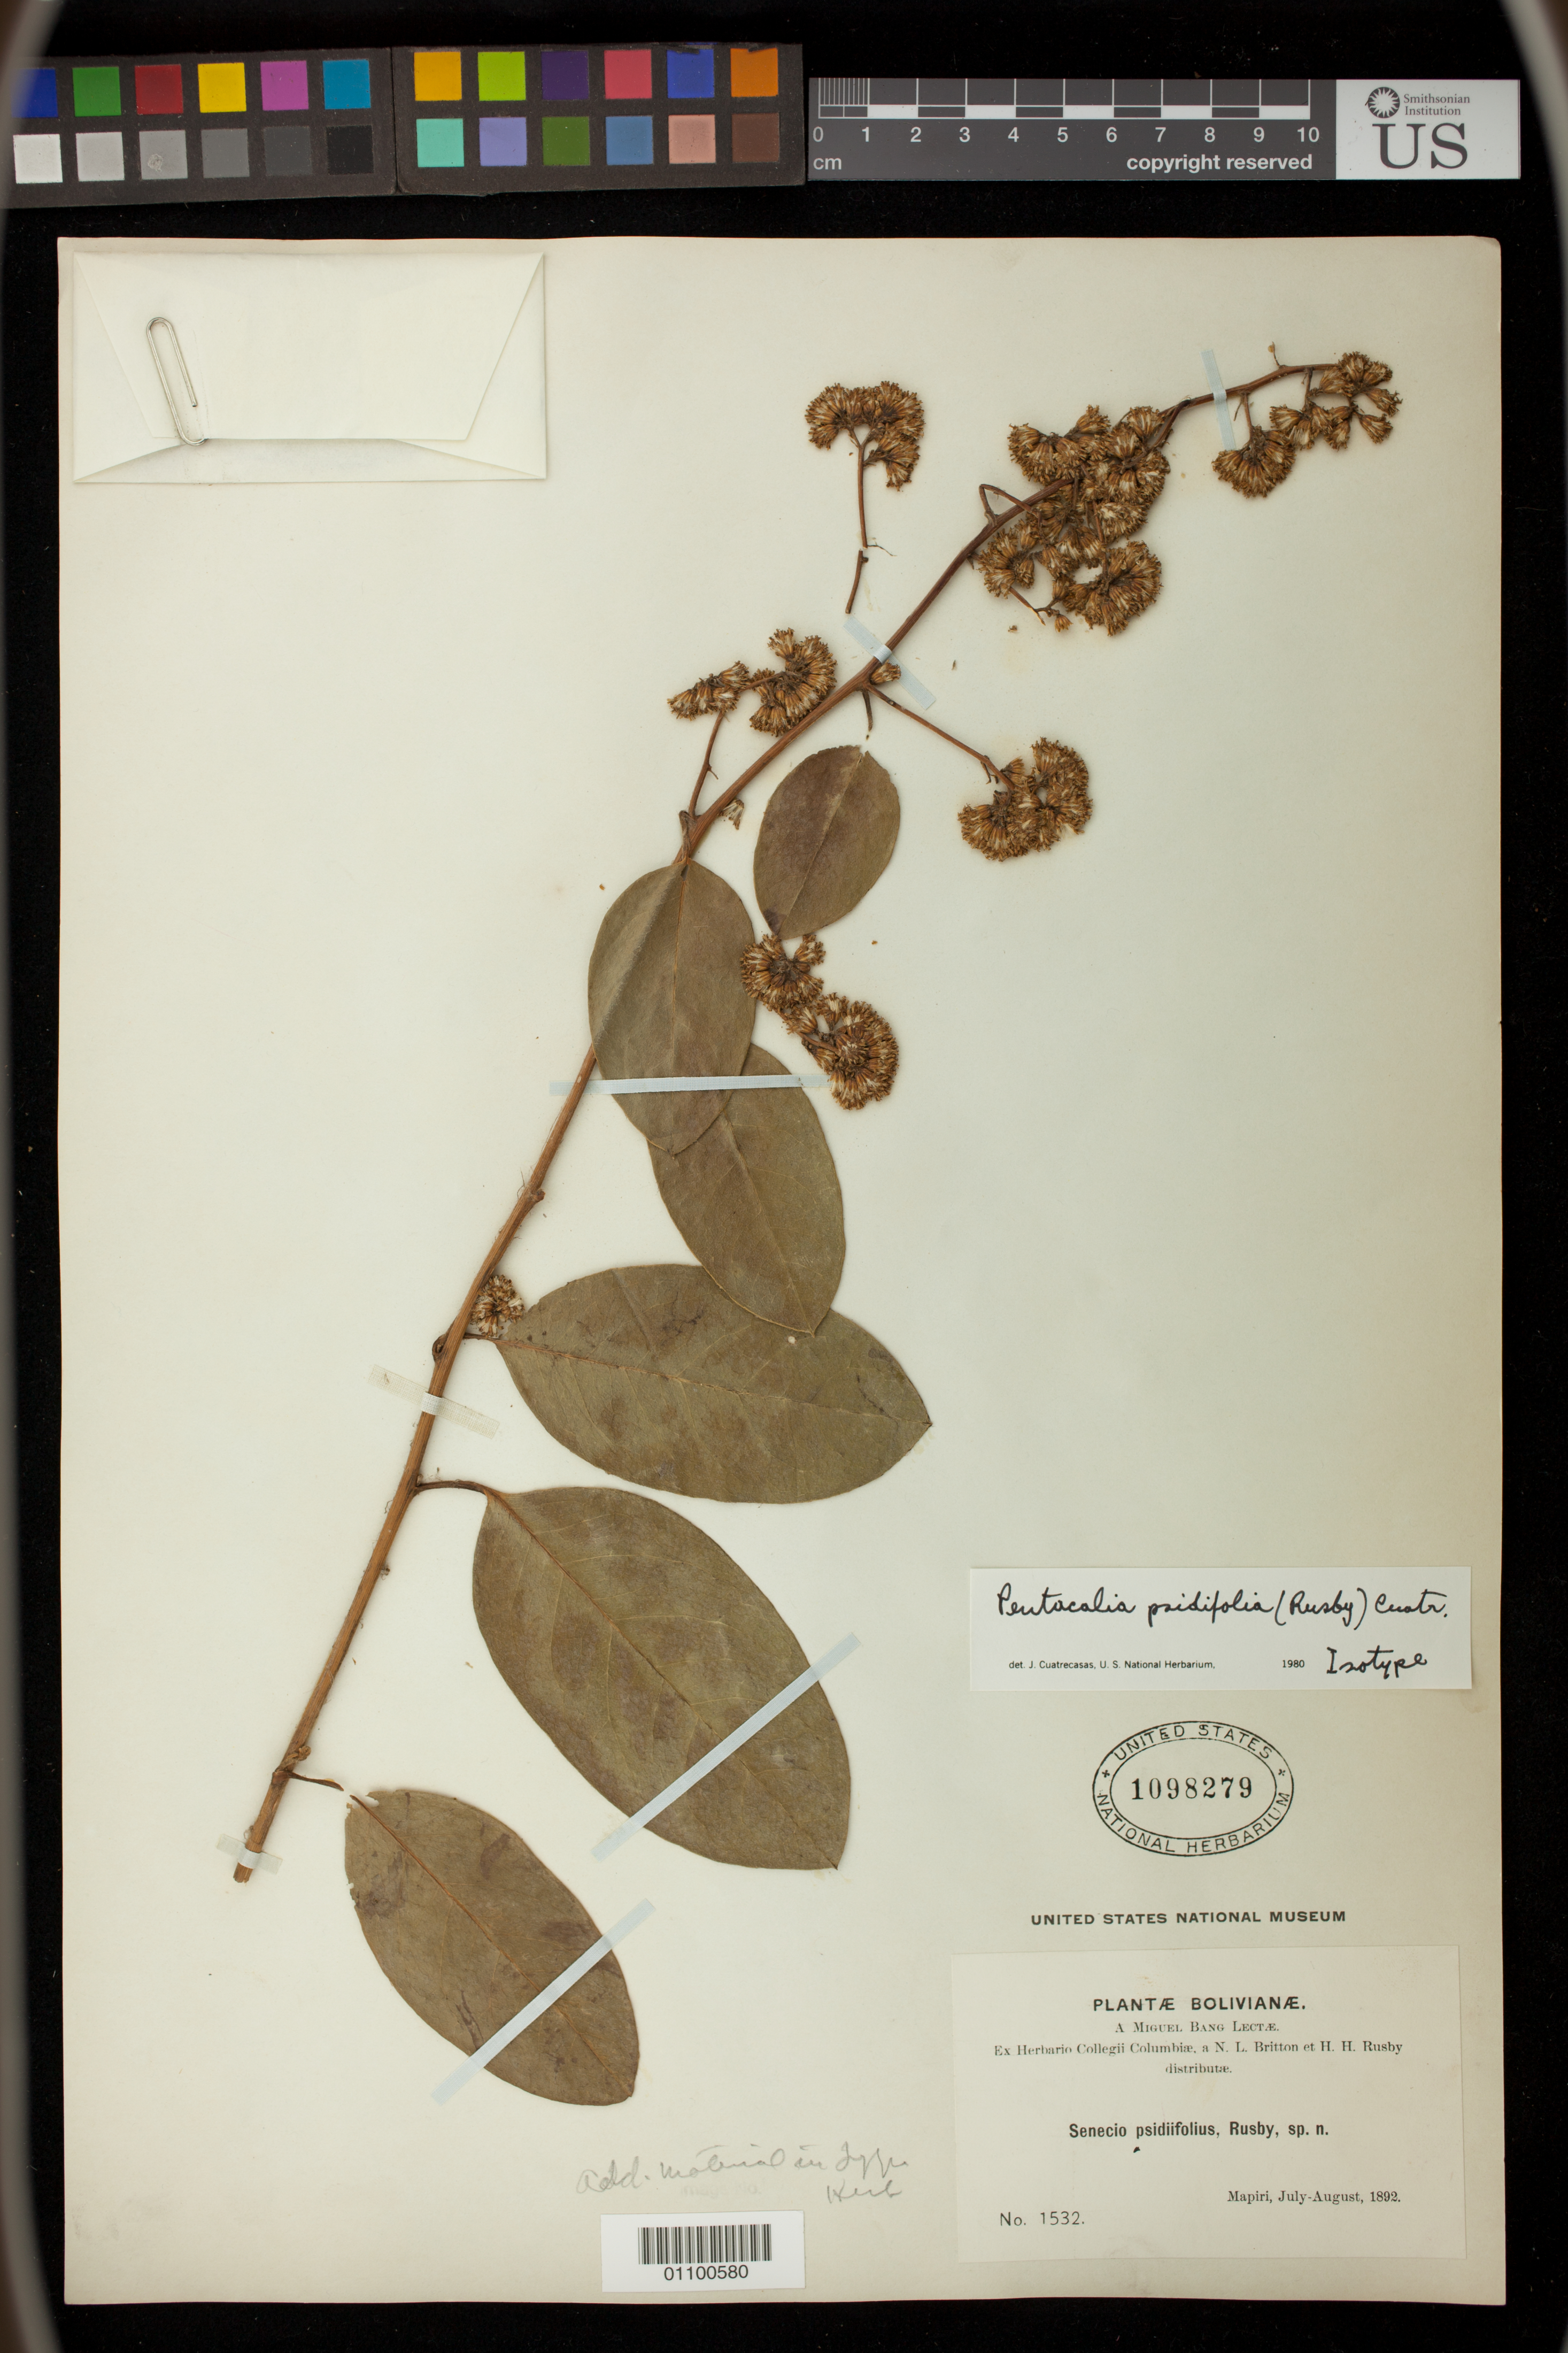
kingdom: Plantae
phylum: Tracheophyta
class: Magnoliopsida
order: Asterales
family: Asteraceae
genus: Senecio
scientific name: Senecio psidiifolius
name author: Rusby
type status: Isotype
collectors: M. Bang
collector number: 1532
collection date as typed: Jul 1892 to -- Aug 1892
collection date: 1892-07/1892-08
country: Bolivia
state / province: La Paz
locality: Mapiri.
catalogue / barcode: US 1098279